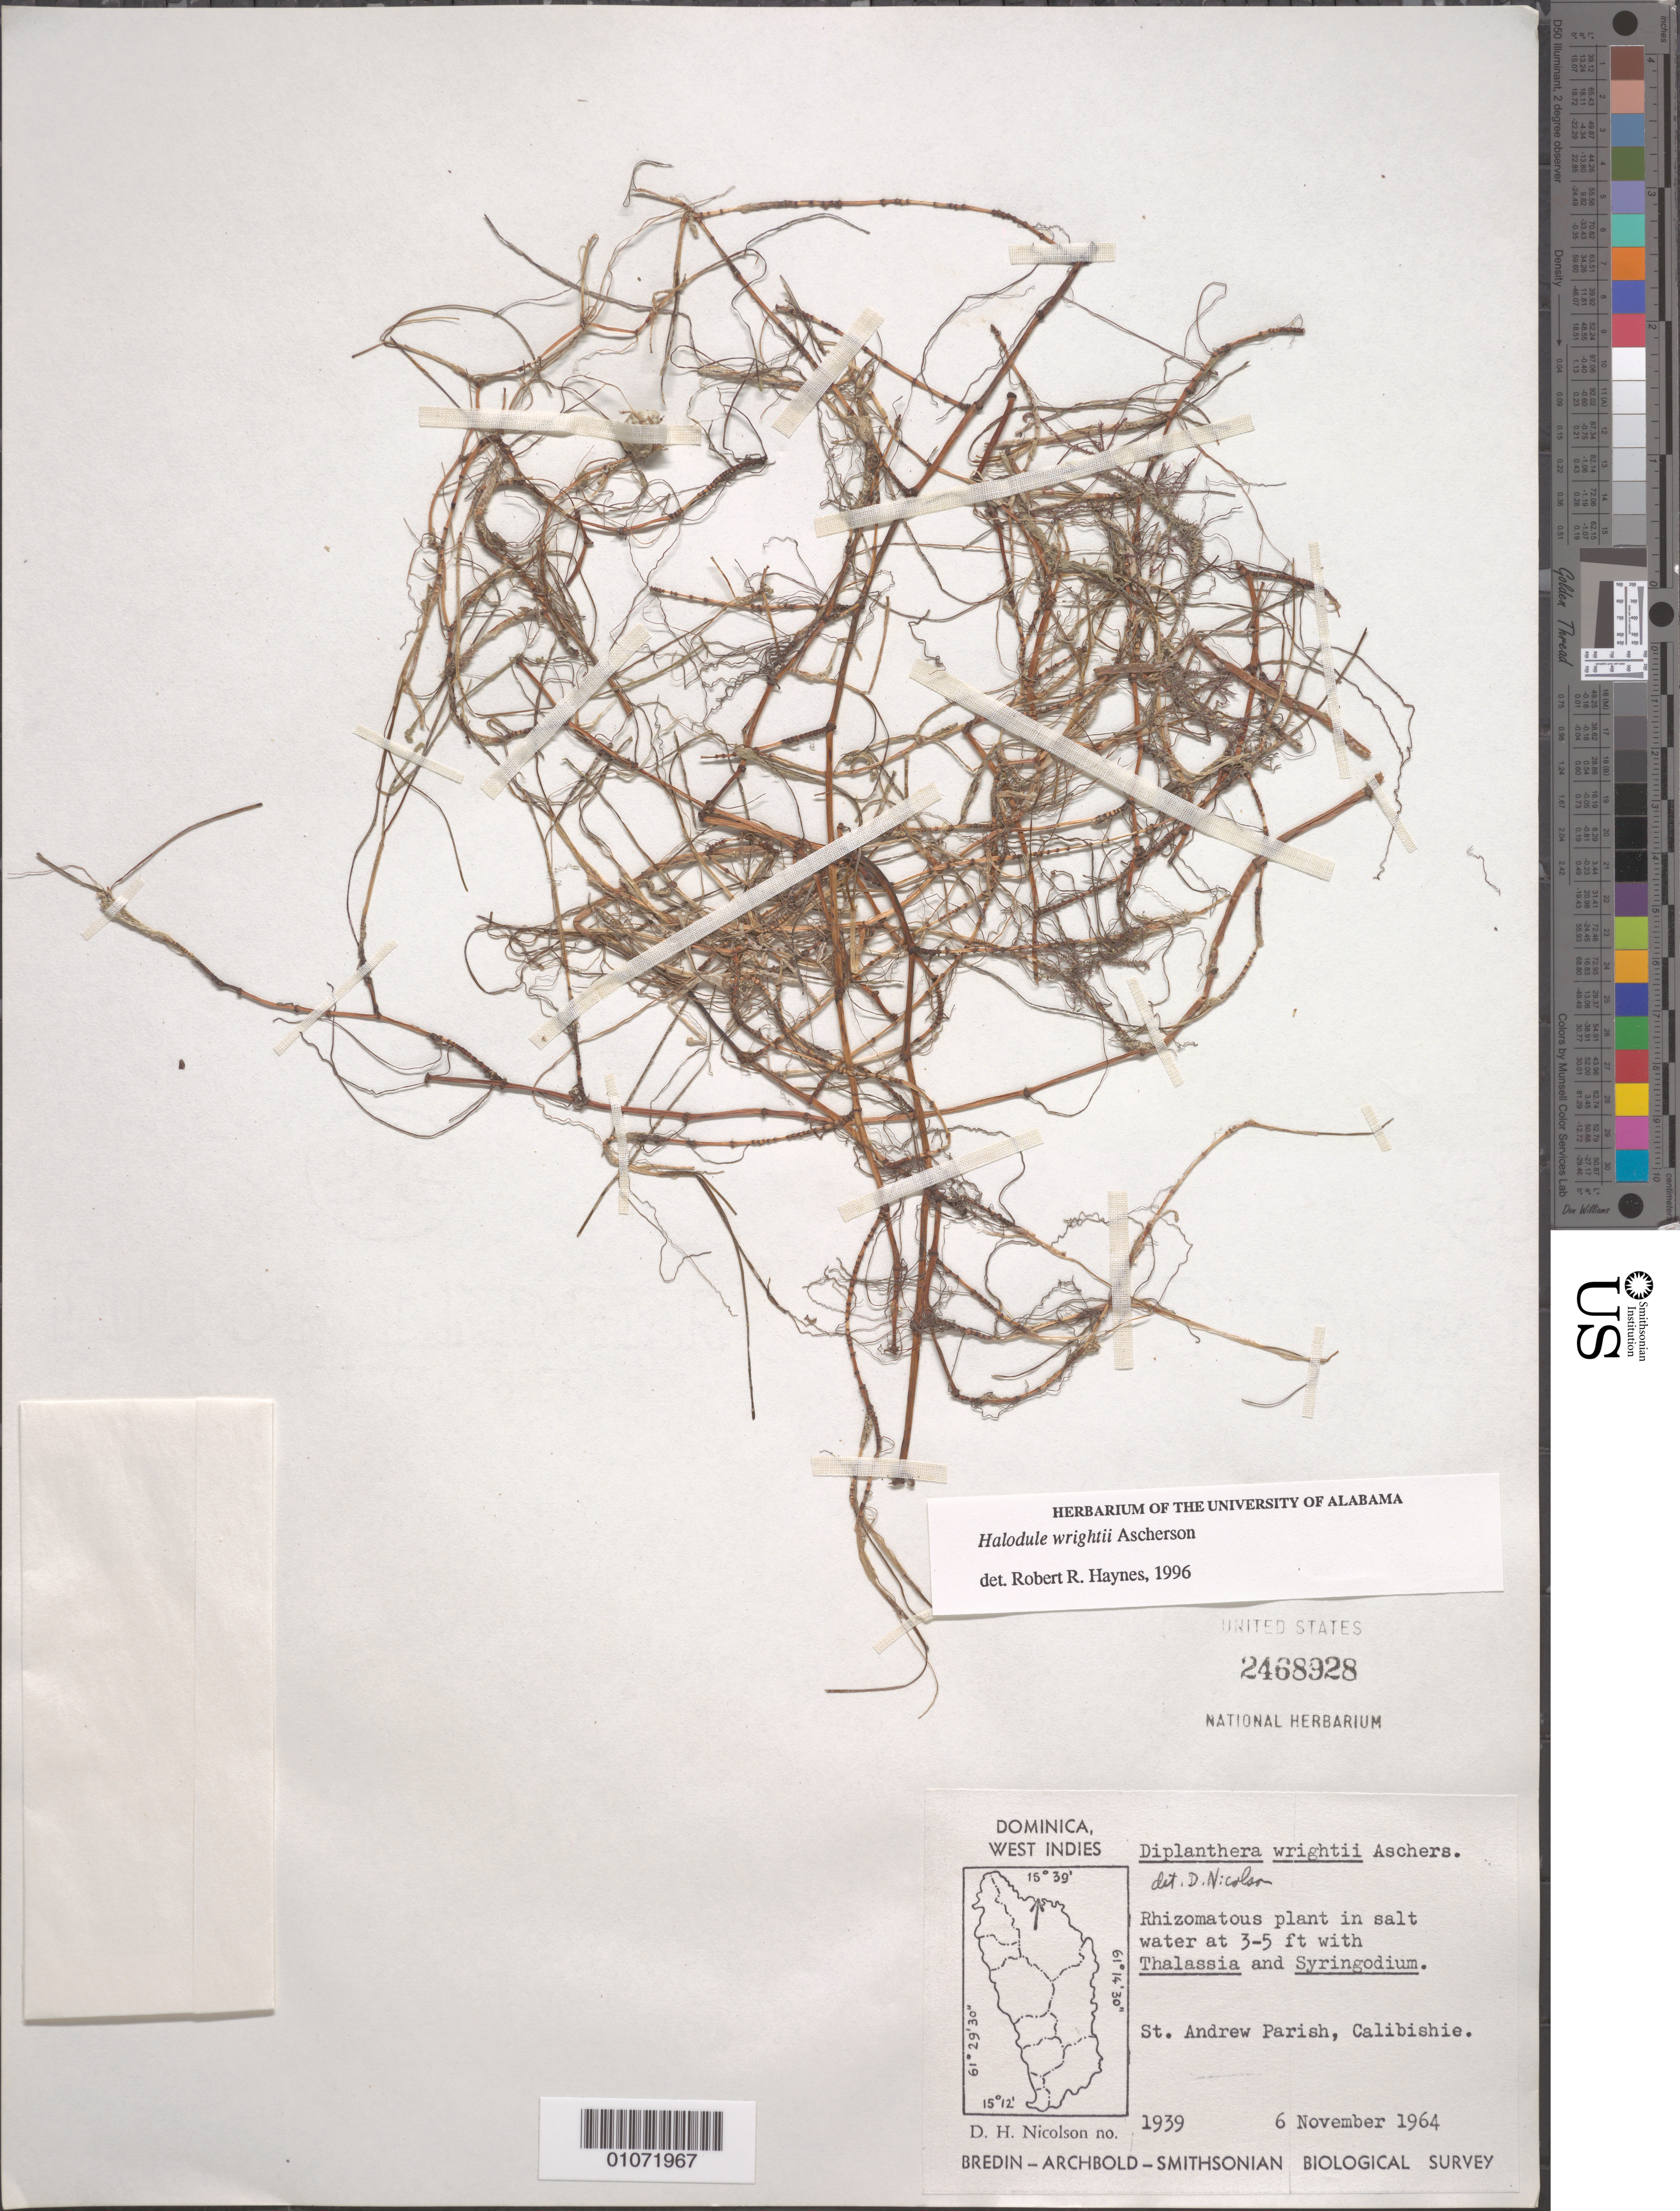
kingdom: Plantae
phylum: Tracheophyta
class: Liliopsida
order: Alismatales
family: Cymodoceaceae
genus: Halodule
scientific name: Halodule wrightii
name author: Asch.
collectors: D. H. Nicolson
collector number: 1939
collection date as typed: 06 Nov 1964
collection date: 1964-11-06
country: Dominica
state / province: St. Andrew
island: Dominica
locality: Calibishie.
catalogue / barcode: US 2468928